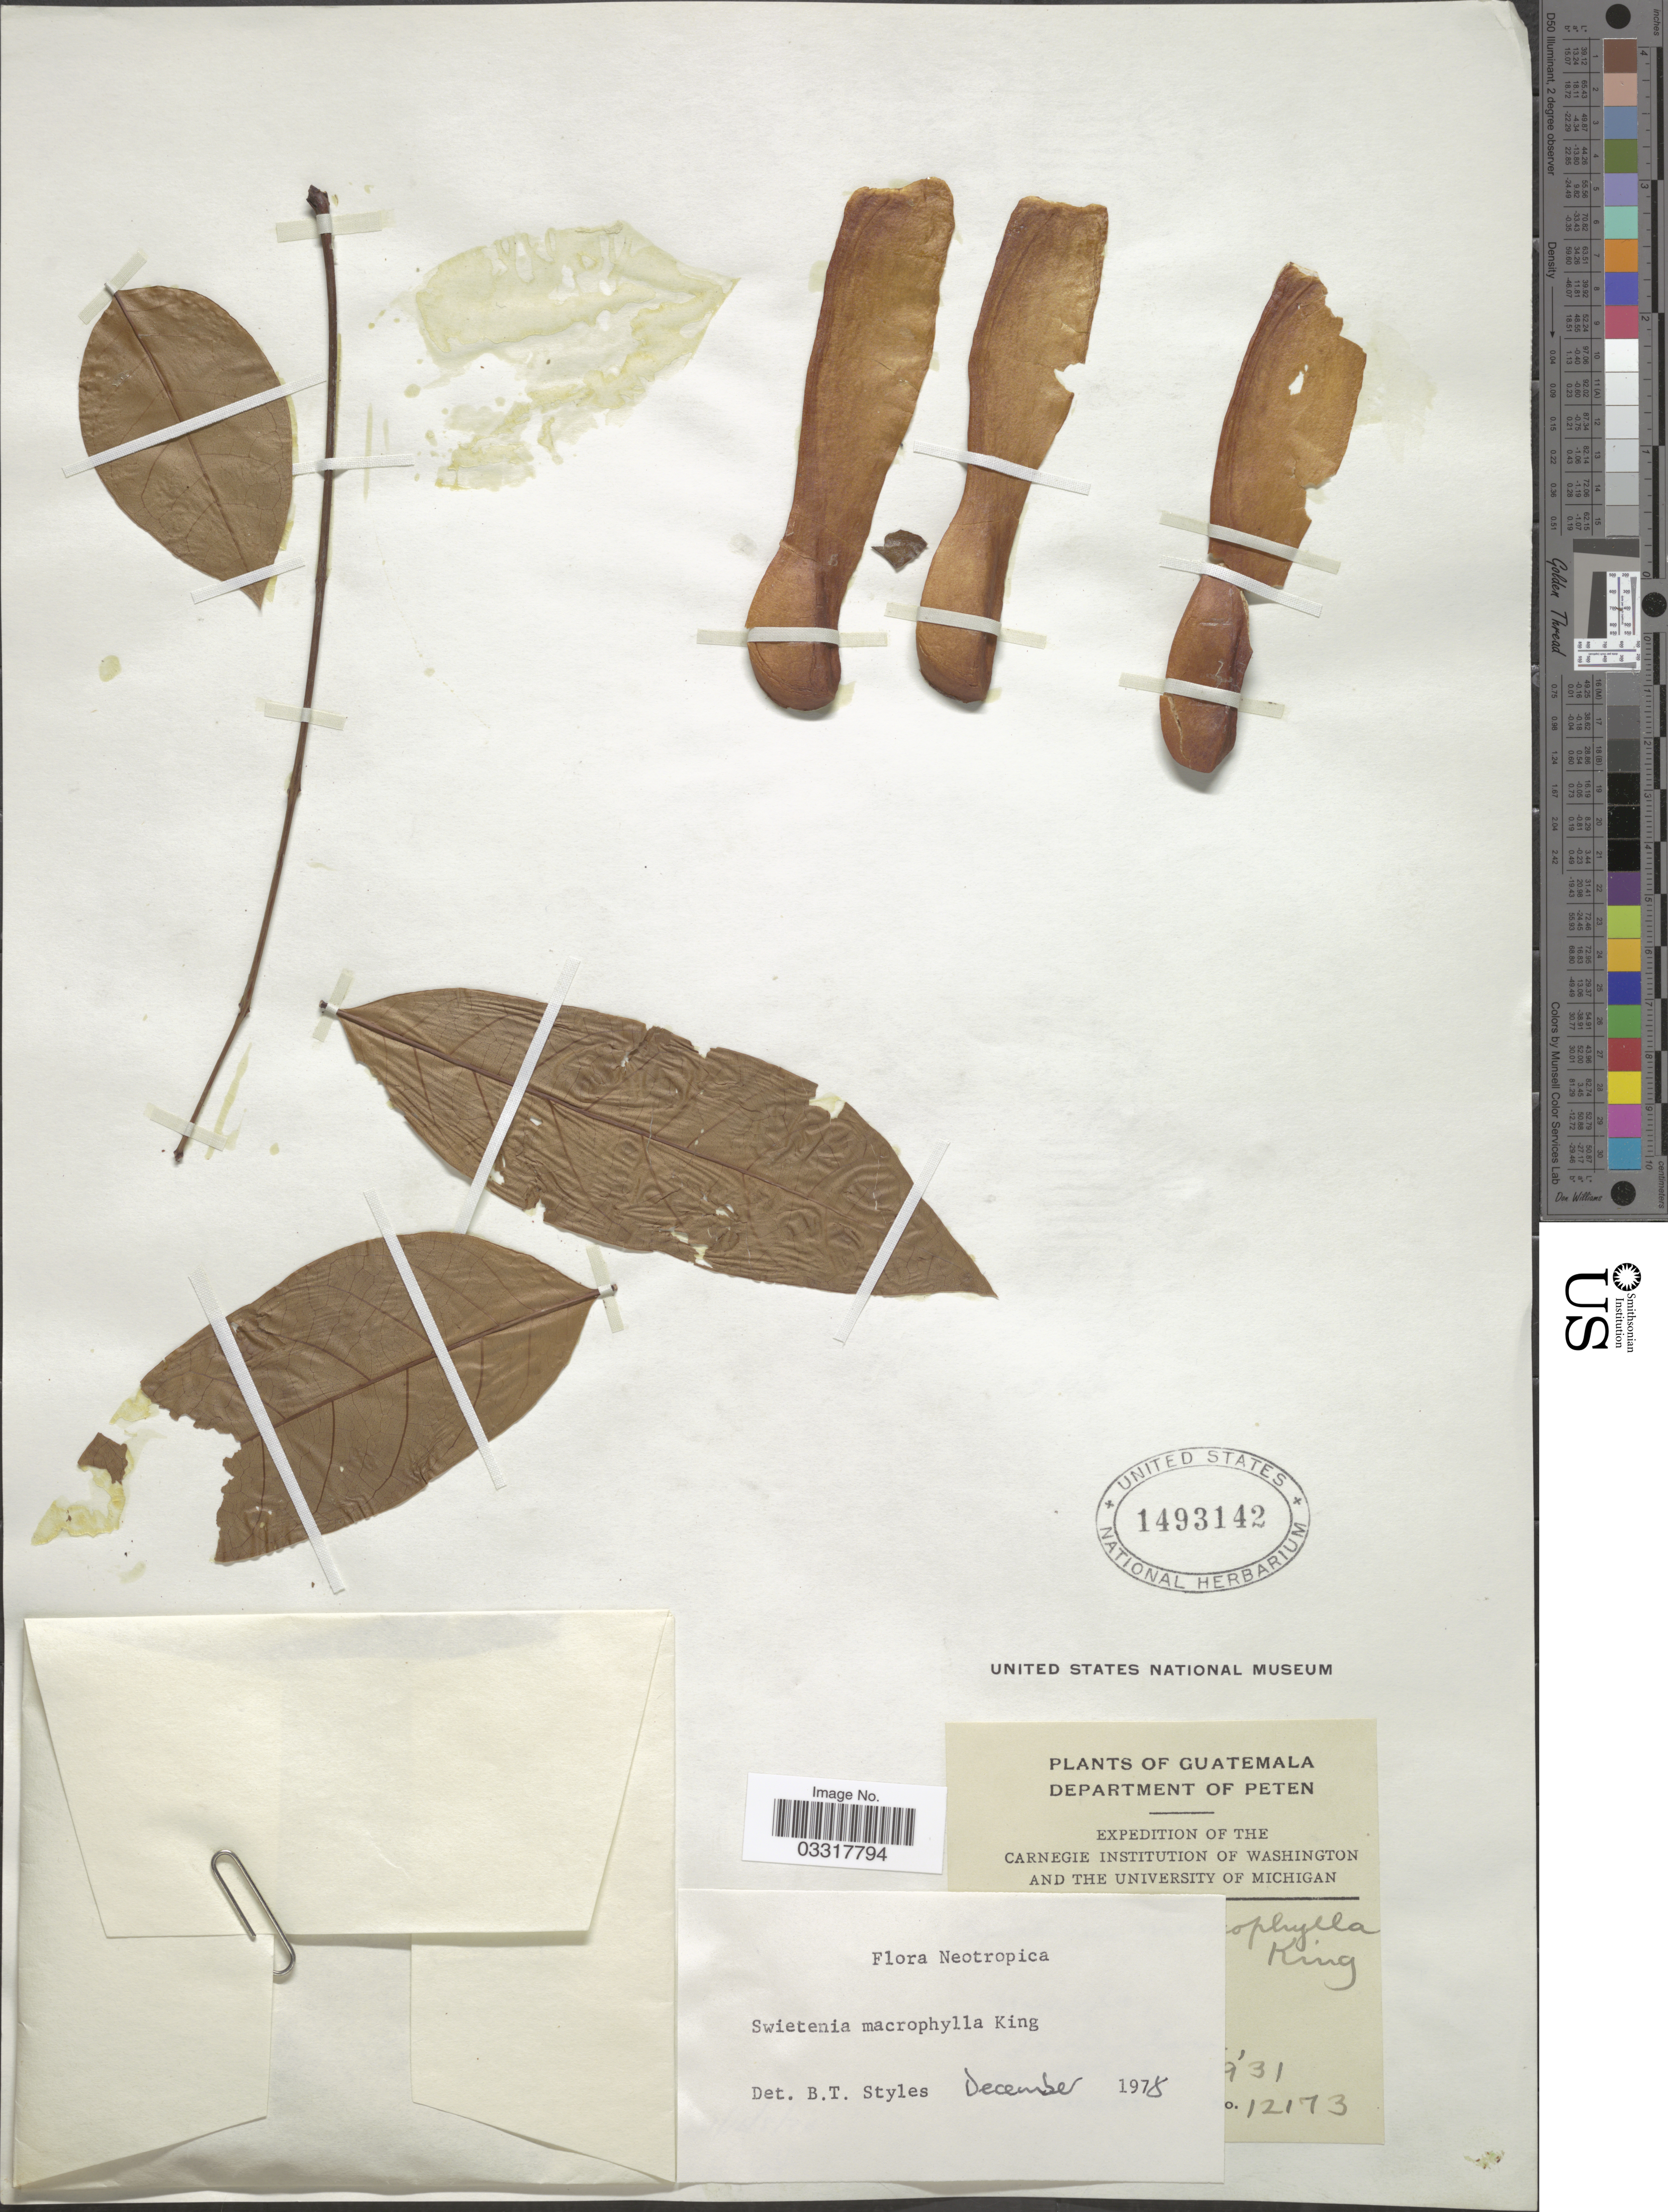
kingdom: Plantae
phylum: Tracheophyta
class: Magnoliopsida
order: Sapindales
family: Meliaceae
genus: Swietenia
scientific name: Swietenia macrophylla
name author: King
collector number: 12173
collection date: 1931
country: Guatemala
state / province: El Petén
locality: Department of El Peten. [illegible text]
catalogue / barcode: US 1493142